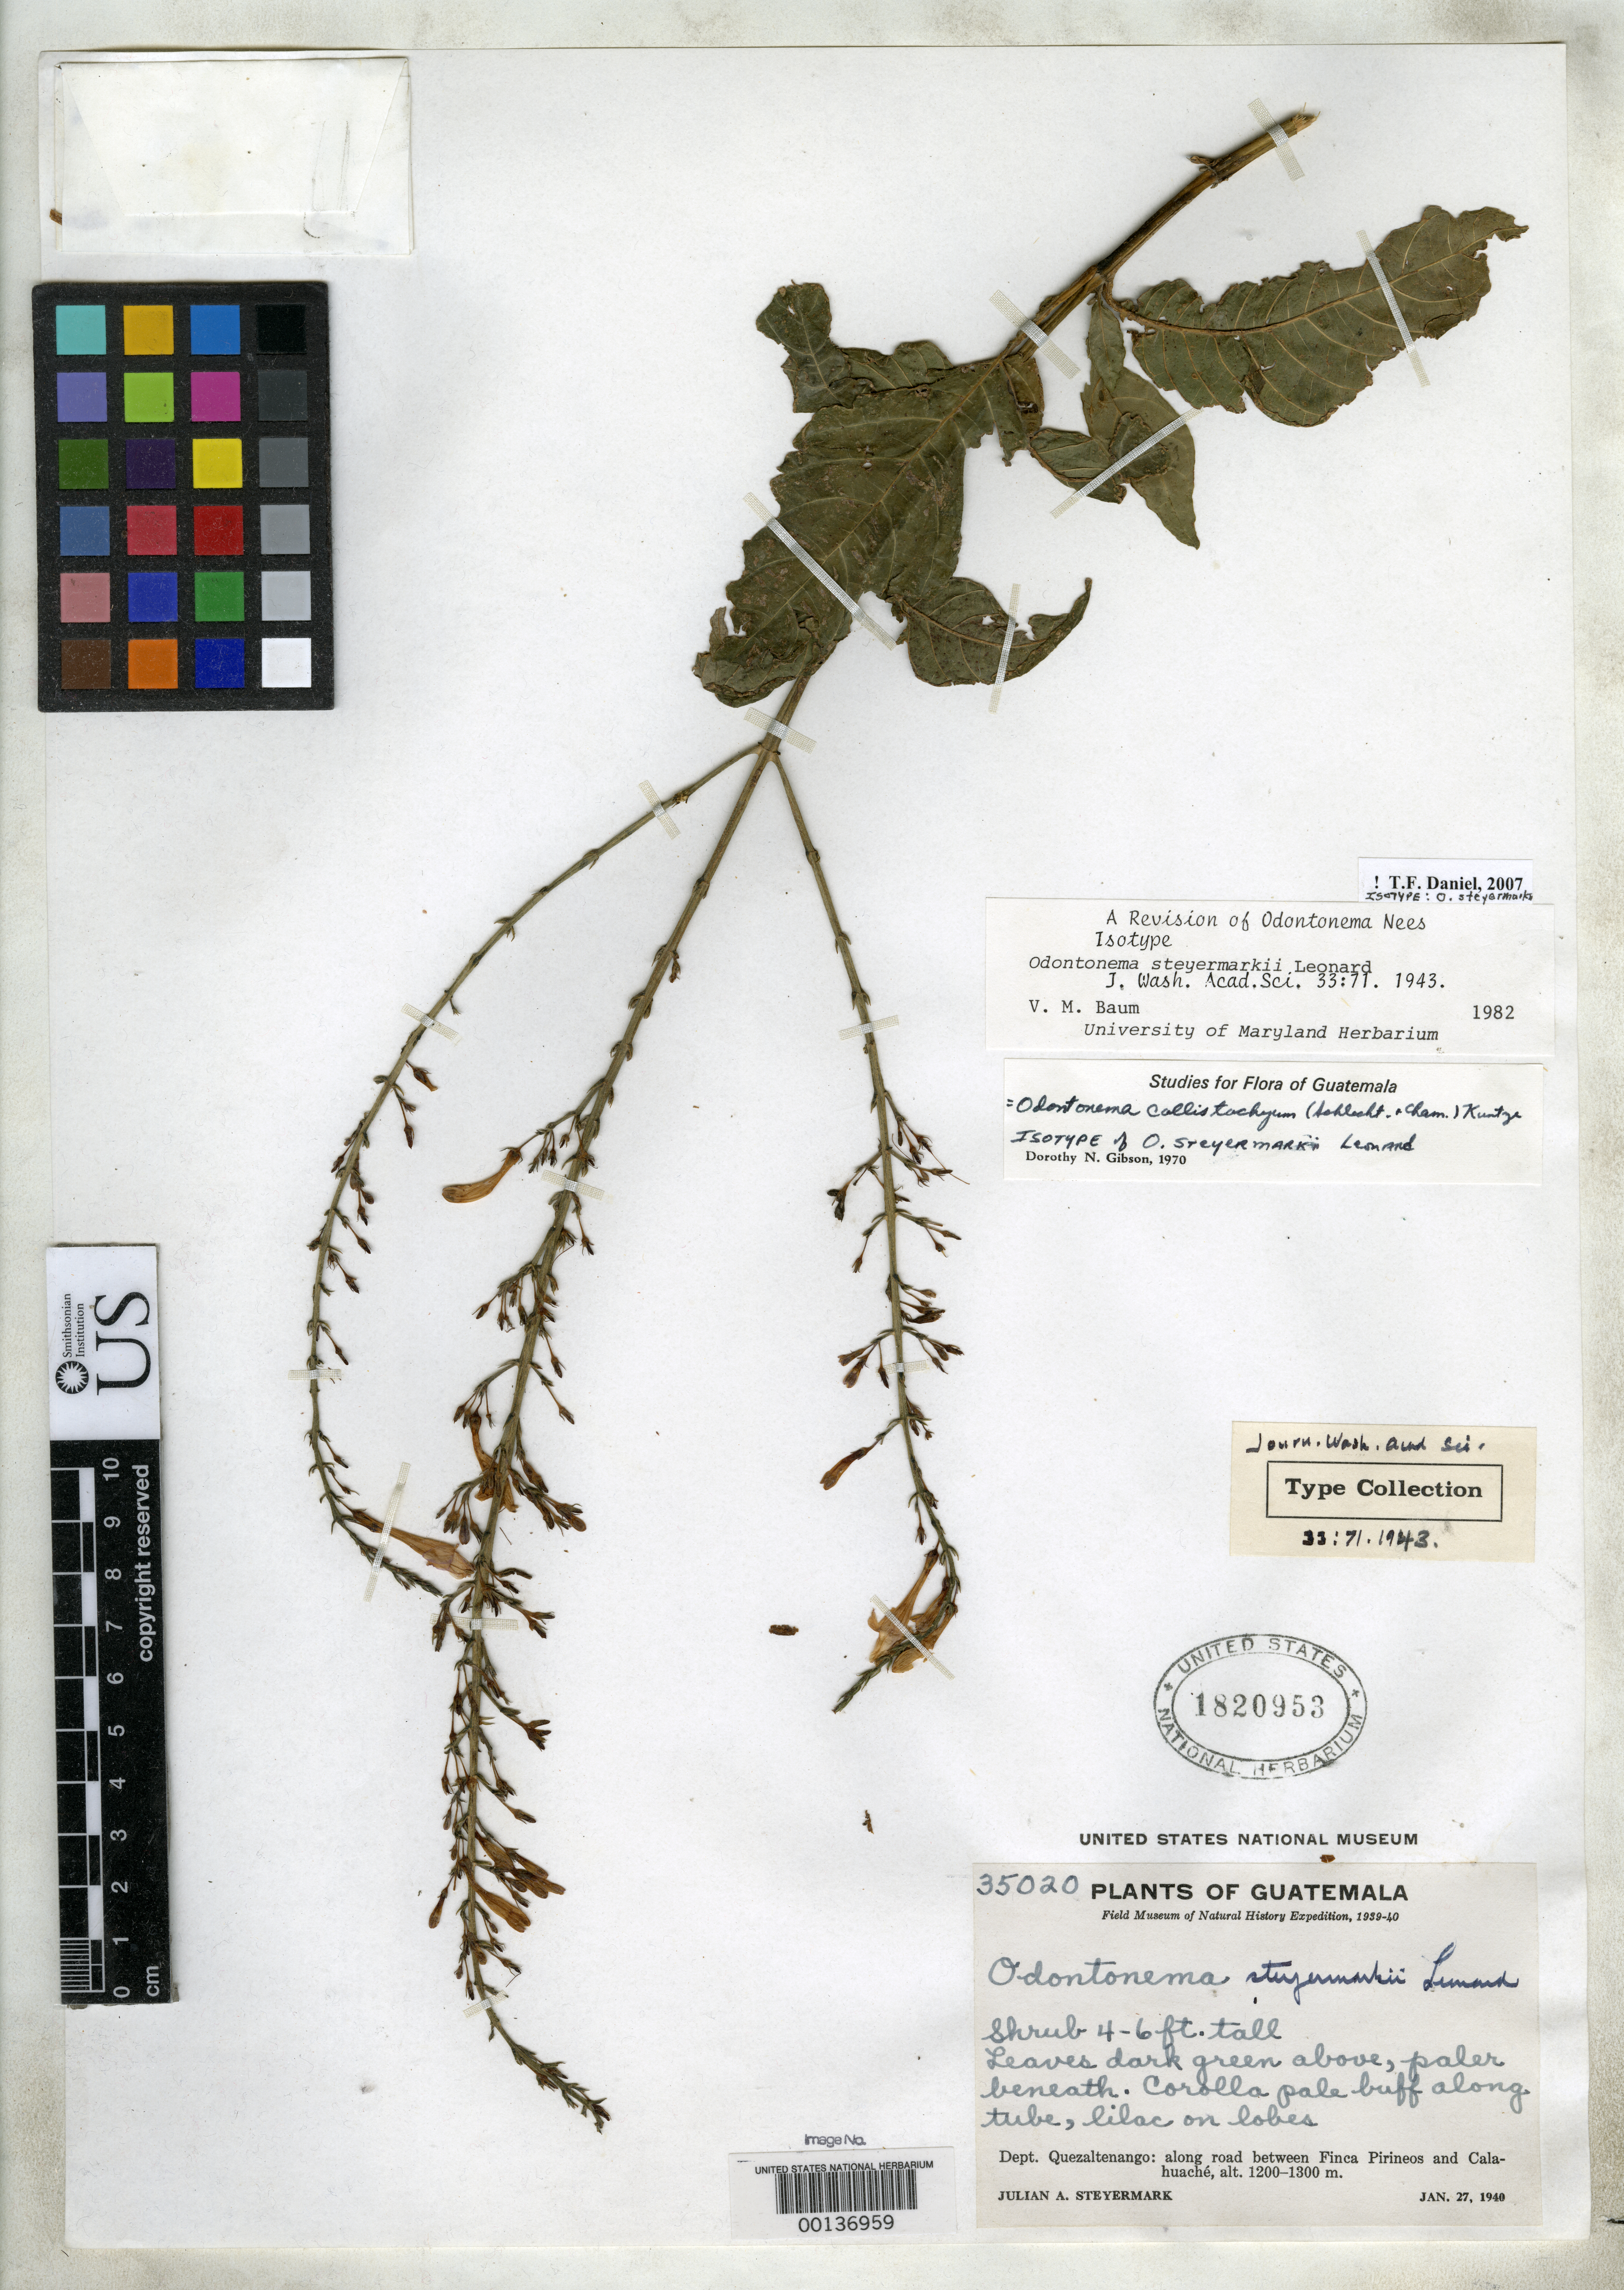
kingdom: Plantae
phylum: Tracheophyta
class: Magnoliopsida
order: Lamiales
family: Acanthaceae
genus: Odontonema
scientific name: Odontonema steyermarkii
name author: Leonard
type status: Isotype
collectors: J. Steyermark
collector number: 35020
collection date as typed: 27 Jan 1940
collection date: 1940-01-27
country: Guatemala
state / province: Quetzaltenango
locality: Between Finca Pirineos and Calahuache.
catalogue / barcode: US 1820953